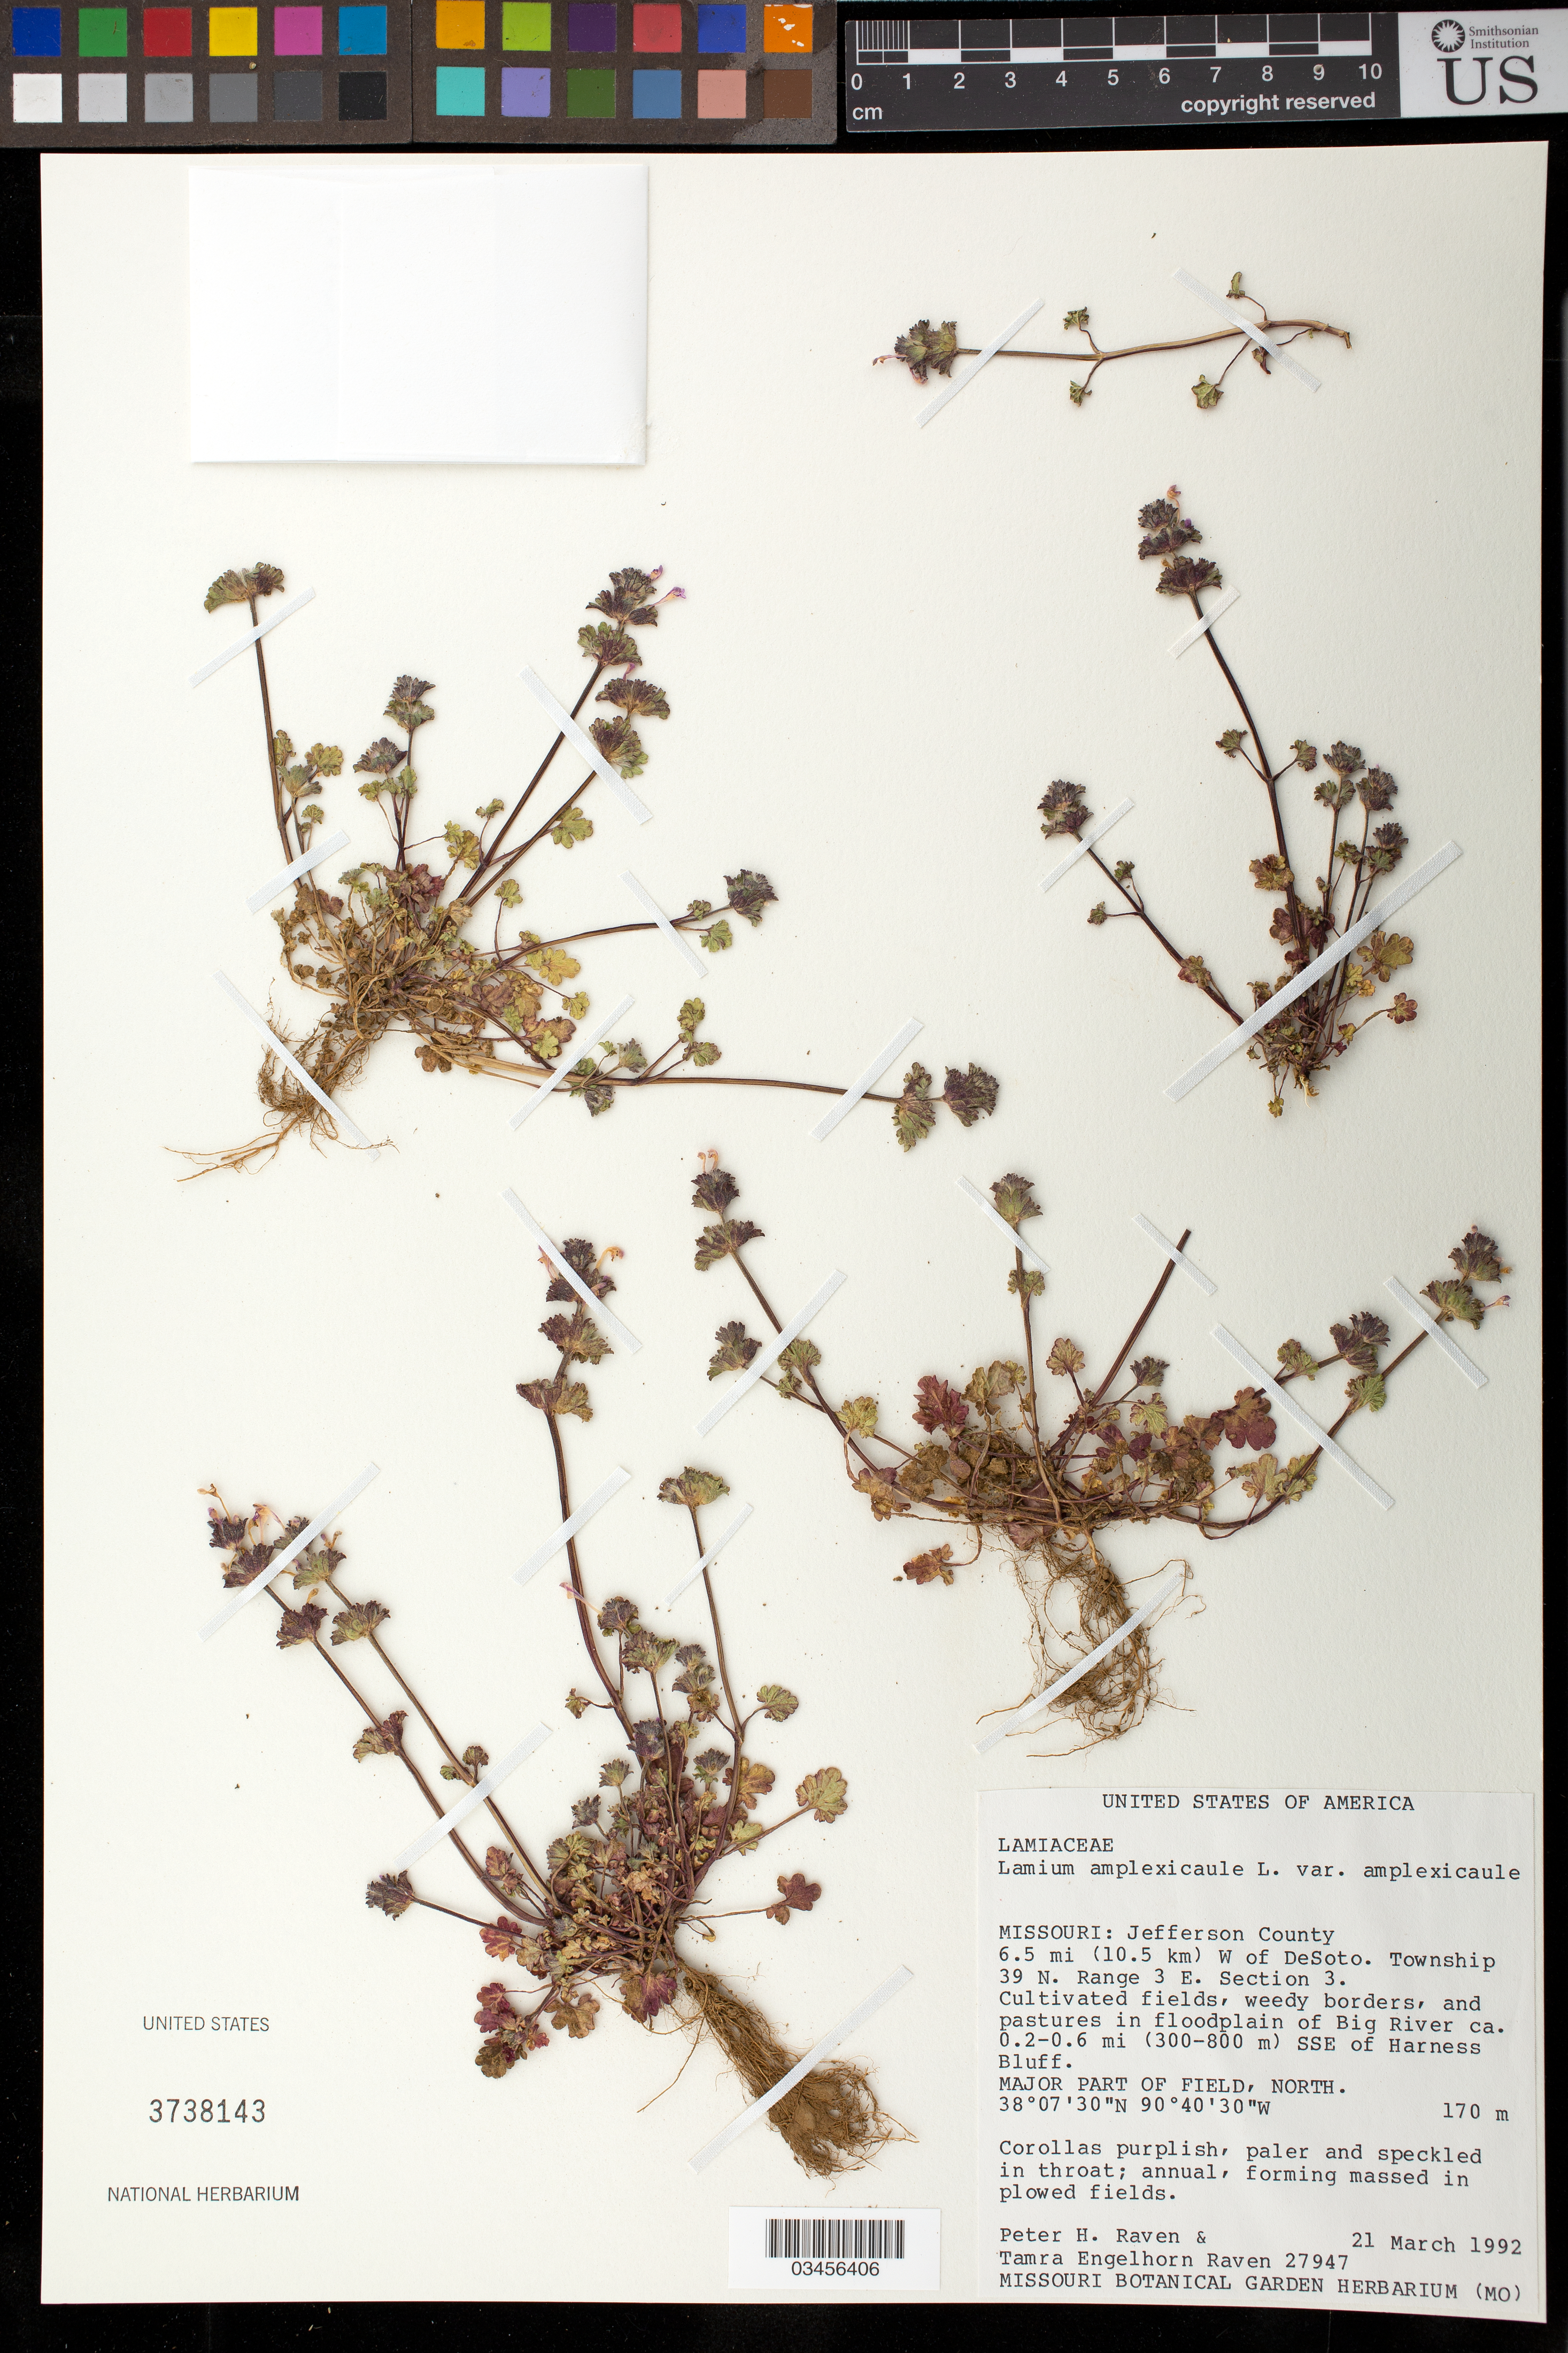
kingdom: Plantae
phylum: Tracheophyta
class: Magnoliopsida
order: Lamiales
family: Lamiaceae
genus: Lamium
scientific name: Lamium amplexicaule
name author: L.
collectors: P. Raven & T. Raven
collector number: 27947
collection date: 1992-03-21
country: United States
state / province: Missouri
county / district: Jefferson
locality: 6.5 mi (10.5 km) W of DeSoto. Township 39 N. Range 3 E. Section 11. Floodplain of Big River ca. 0.2 - 0.6 mi (300-800 m) SSE of Harness Bluff.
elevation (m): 170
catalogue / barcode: US 3738143